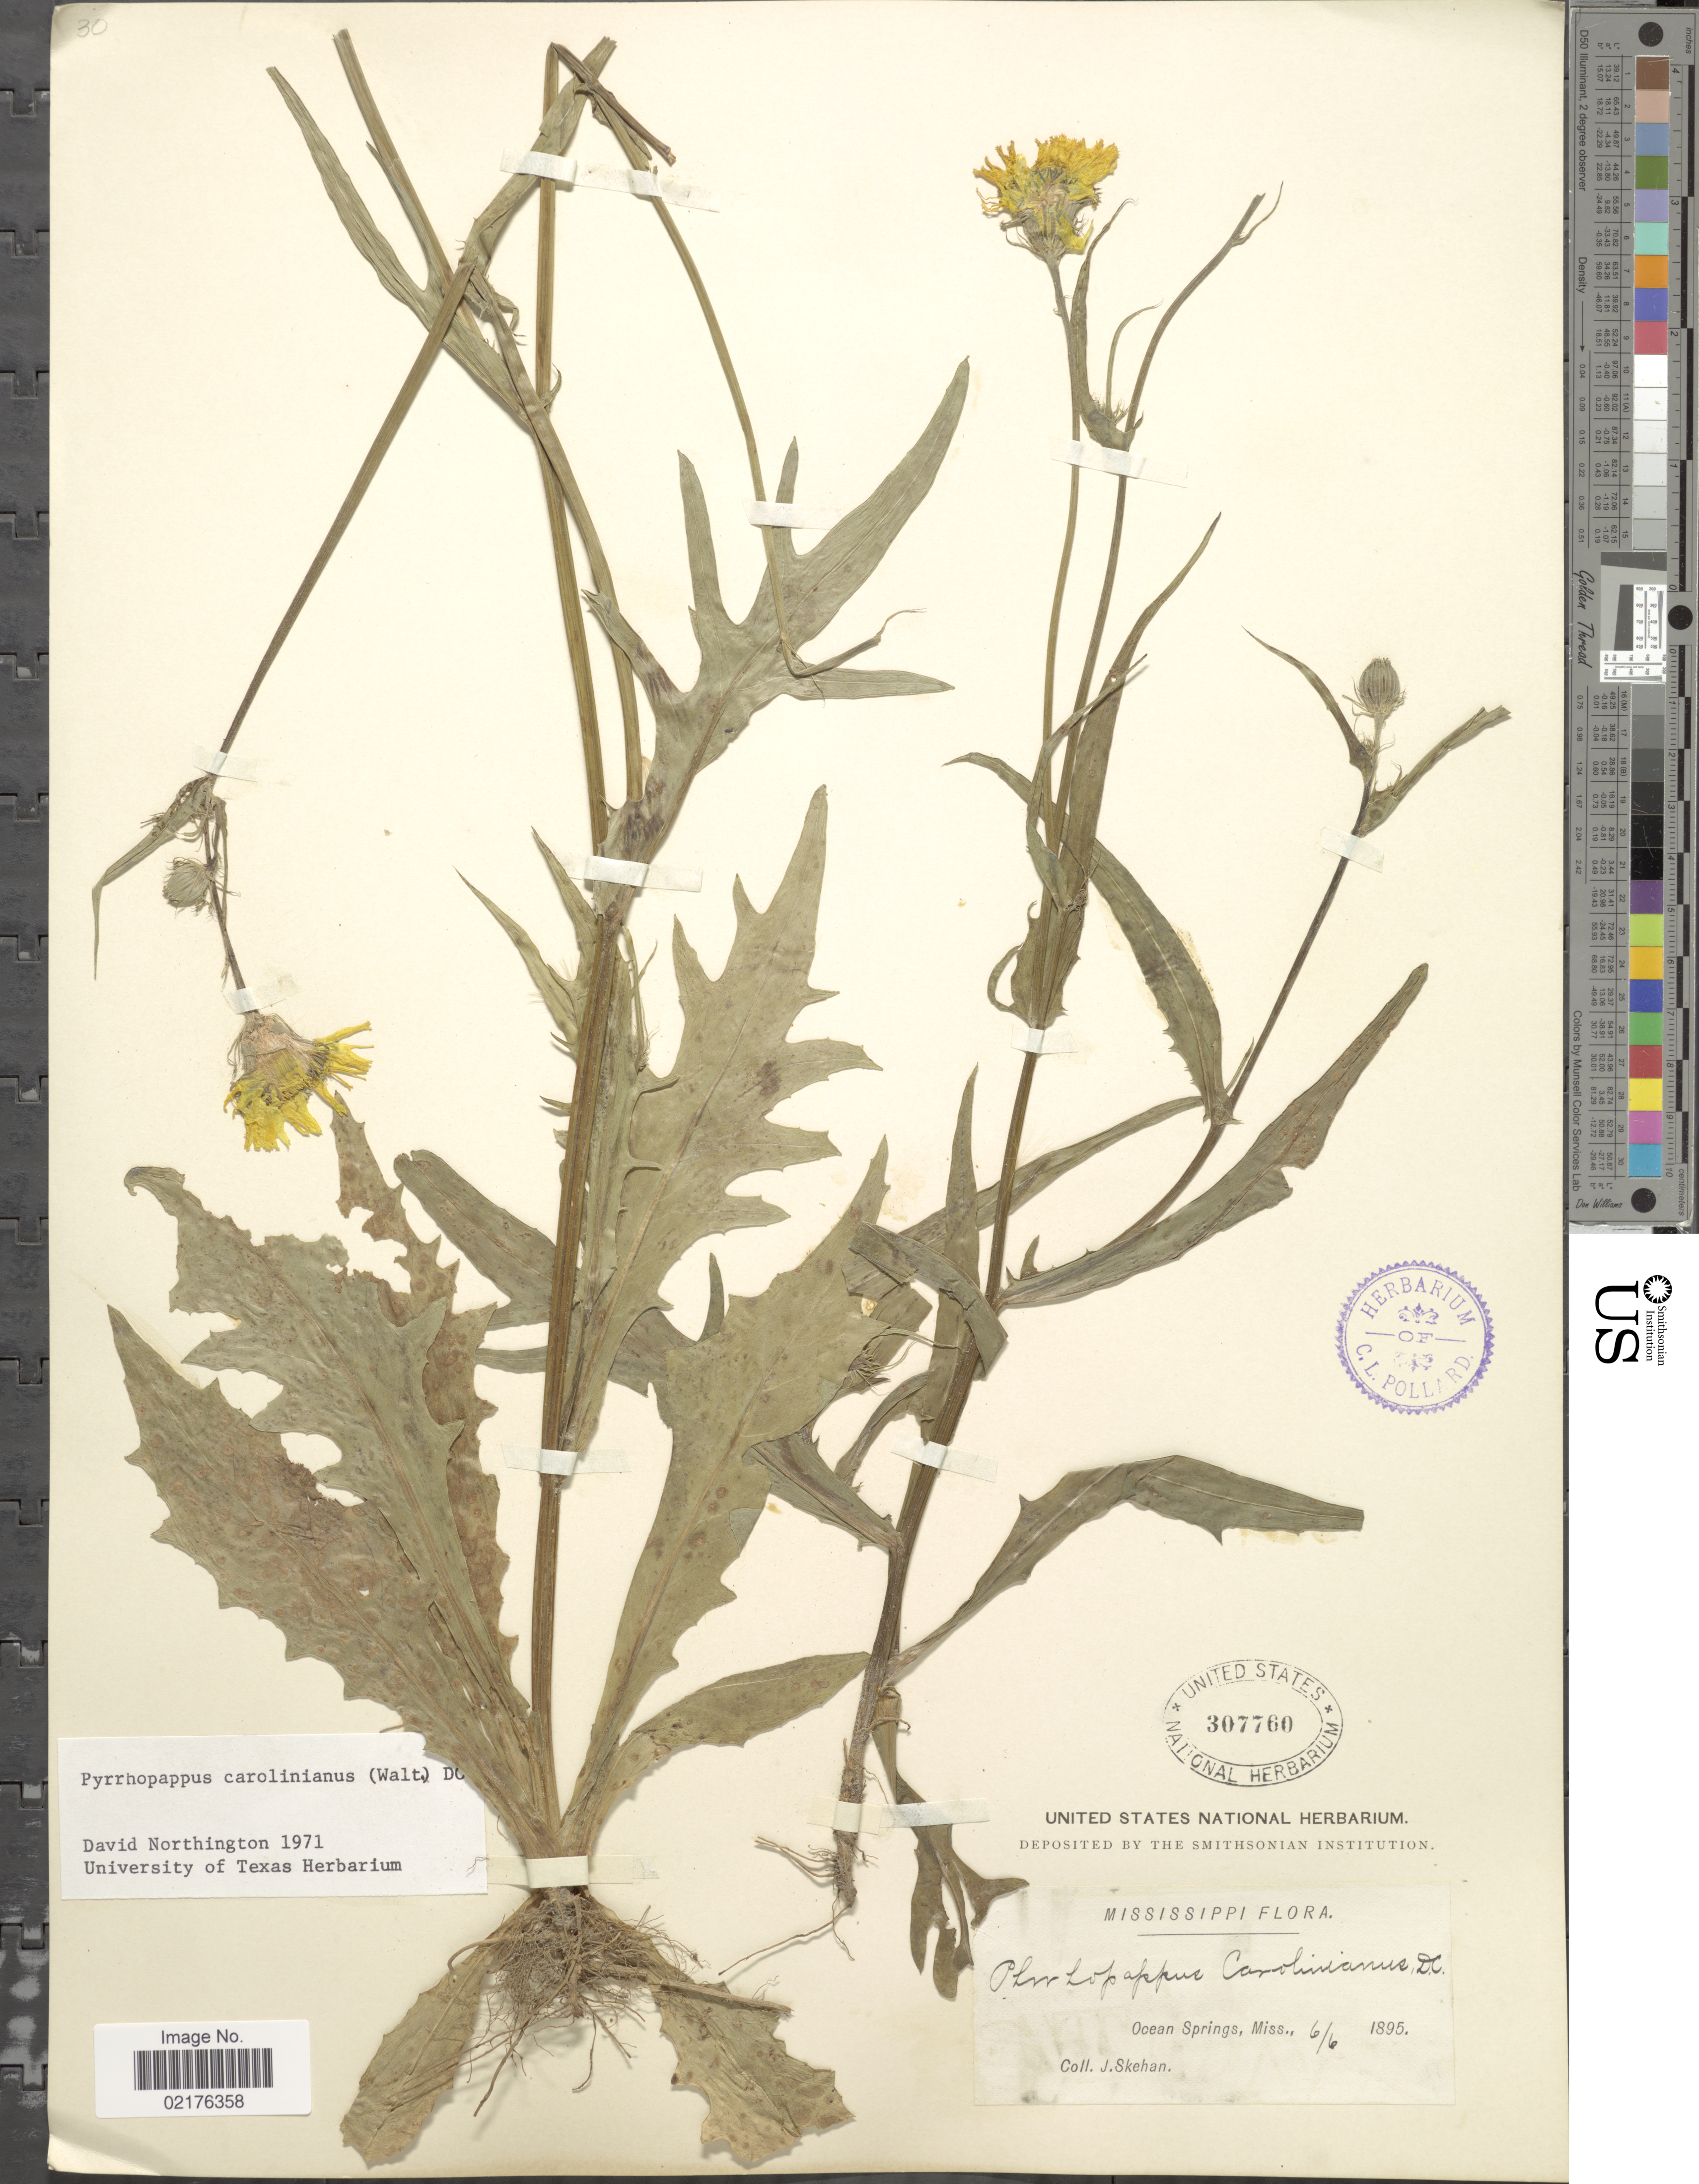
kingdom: Plantae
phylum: Tracheophyta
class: Magnoliopsida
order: Asterales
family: Asteraceae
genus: Pyrrhopappus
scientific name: Pyrrhopappus carolinianus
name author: (Walter) DC.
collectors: J. Skehan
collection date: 1895-06-06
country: United States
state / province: Mississippi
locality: Ocean Springs, Miss.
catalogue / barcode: US 307760